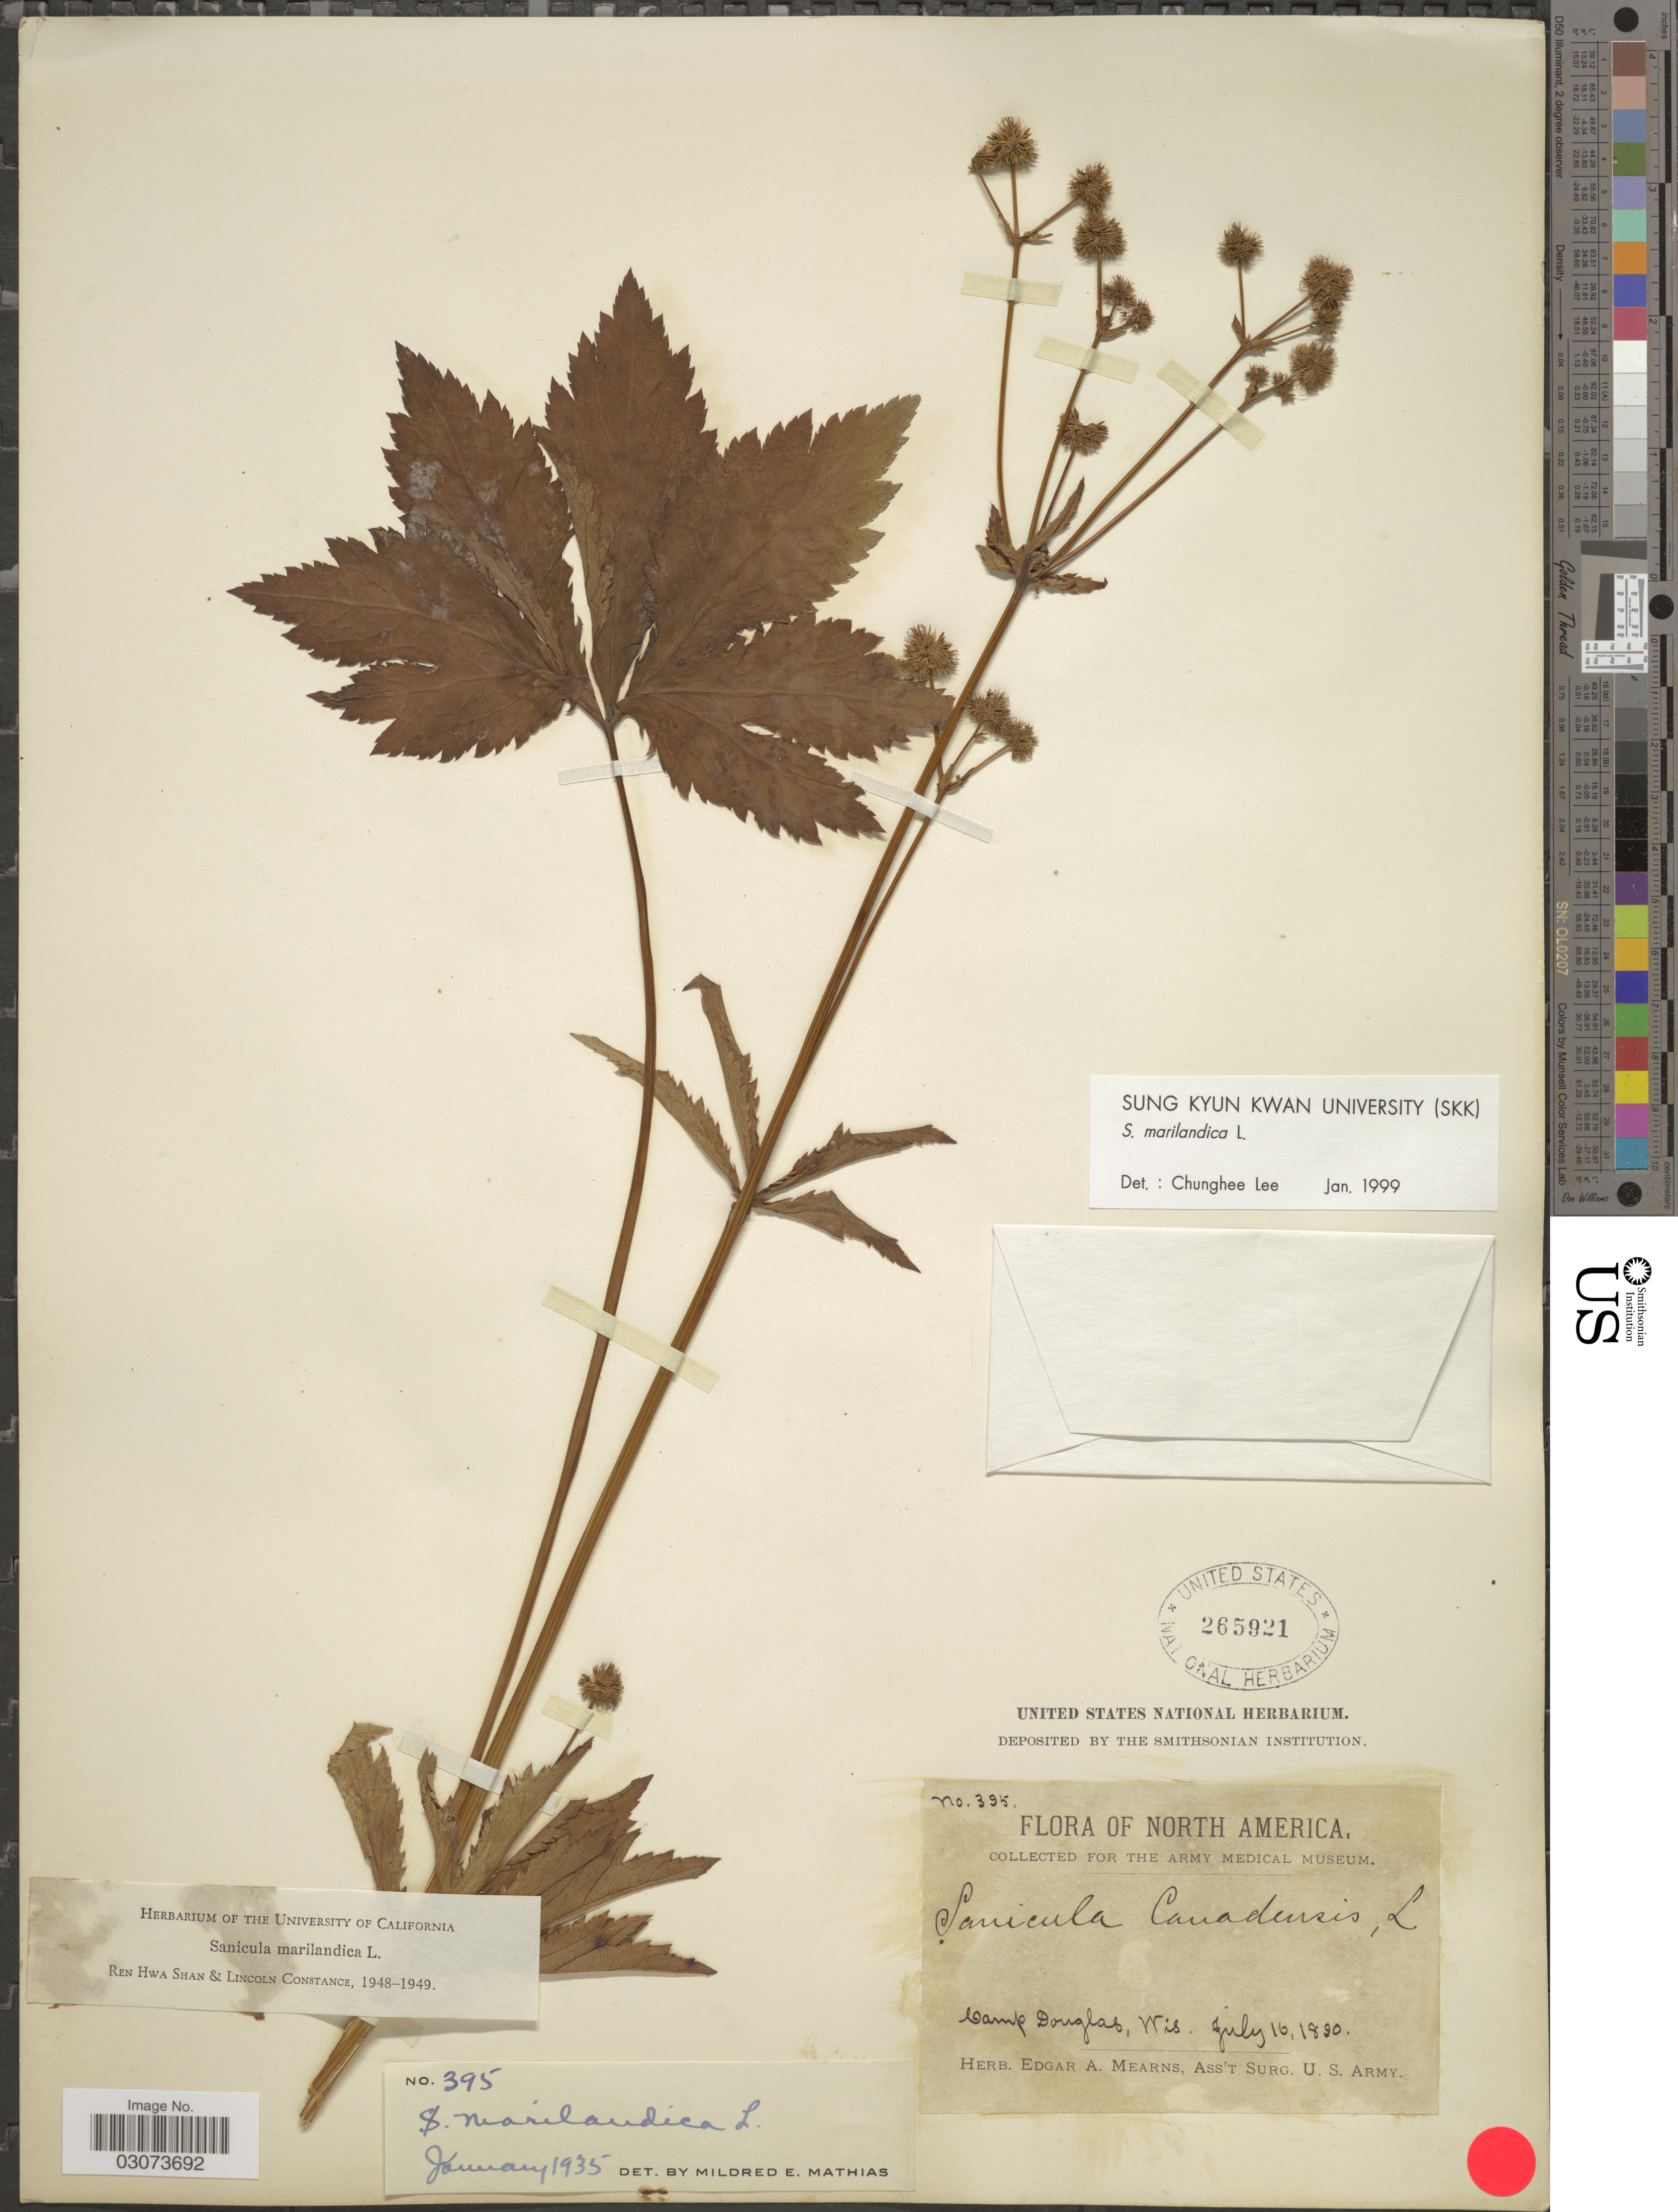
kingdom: Plantae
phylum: Tracheophyta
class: Magnoliopsida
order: Apiales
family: Apiaceae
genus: Sanicula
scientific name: Sanicula marilandica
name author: L.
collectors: E. A. Mearns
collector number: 395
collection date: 1890-07-16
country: United States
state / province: Wisconsin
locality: Camp Douglas.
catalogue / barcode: US 265921